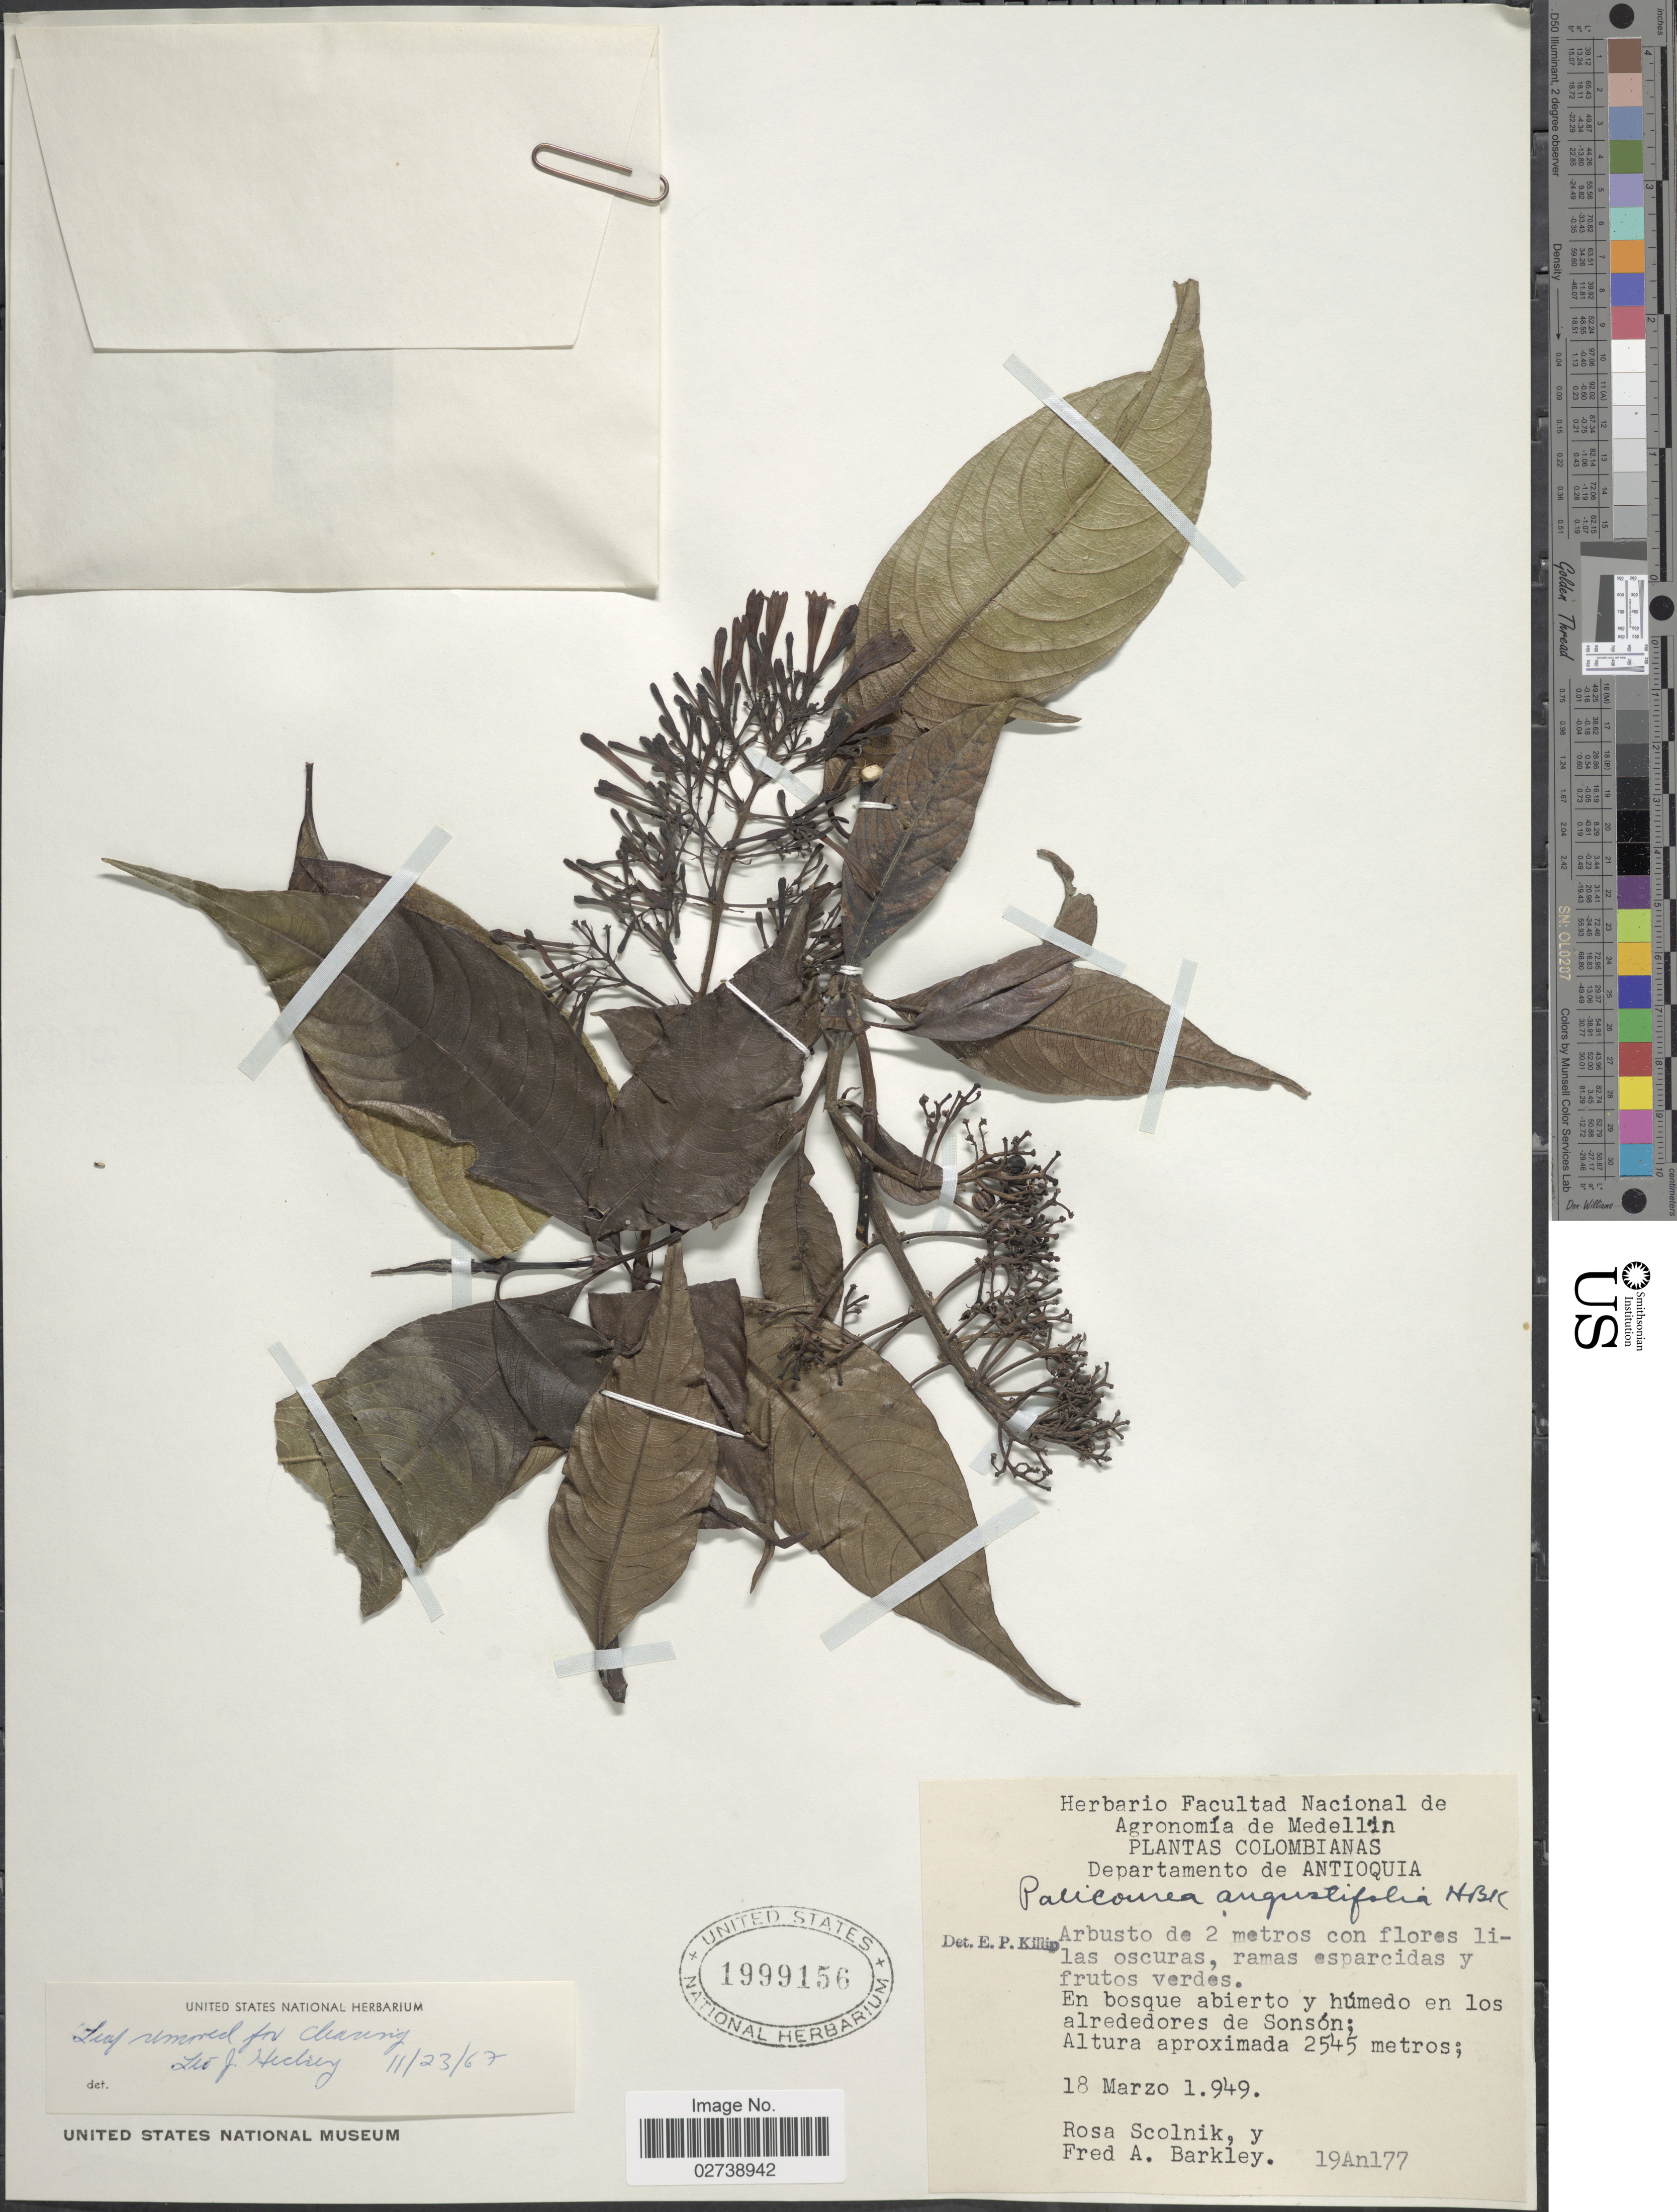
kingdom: Plantae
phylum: Tracheophyta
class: Magnoliopsida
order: Gentianales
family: Rubiaceae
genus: Palicourea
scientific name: Palicourea angustifolia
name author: Kunth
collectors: R. Scolnik & F. A. Barkley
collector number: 19An177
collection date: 1949-03-18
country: Colombia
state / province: Antioquia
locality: Departamento de Antioquia. En bosque abierto y humedo en los alrededores de Sonson.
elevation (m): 2545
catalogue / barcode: US 1999156